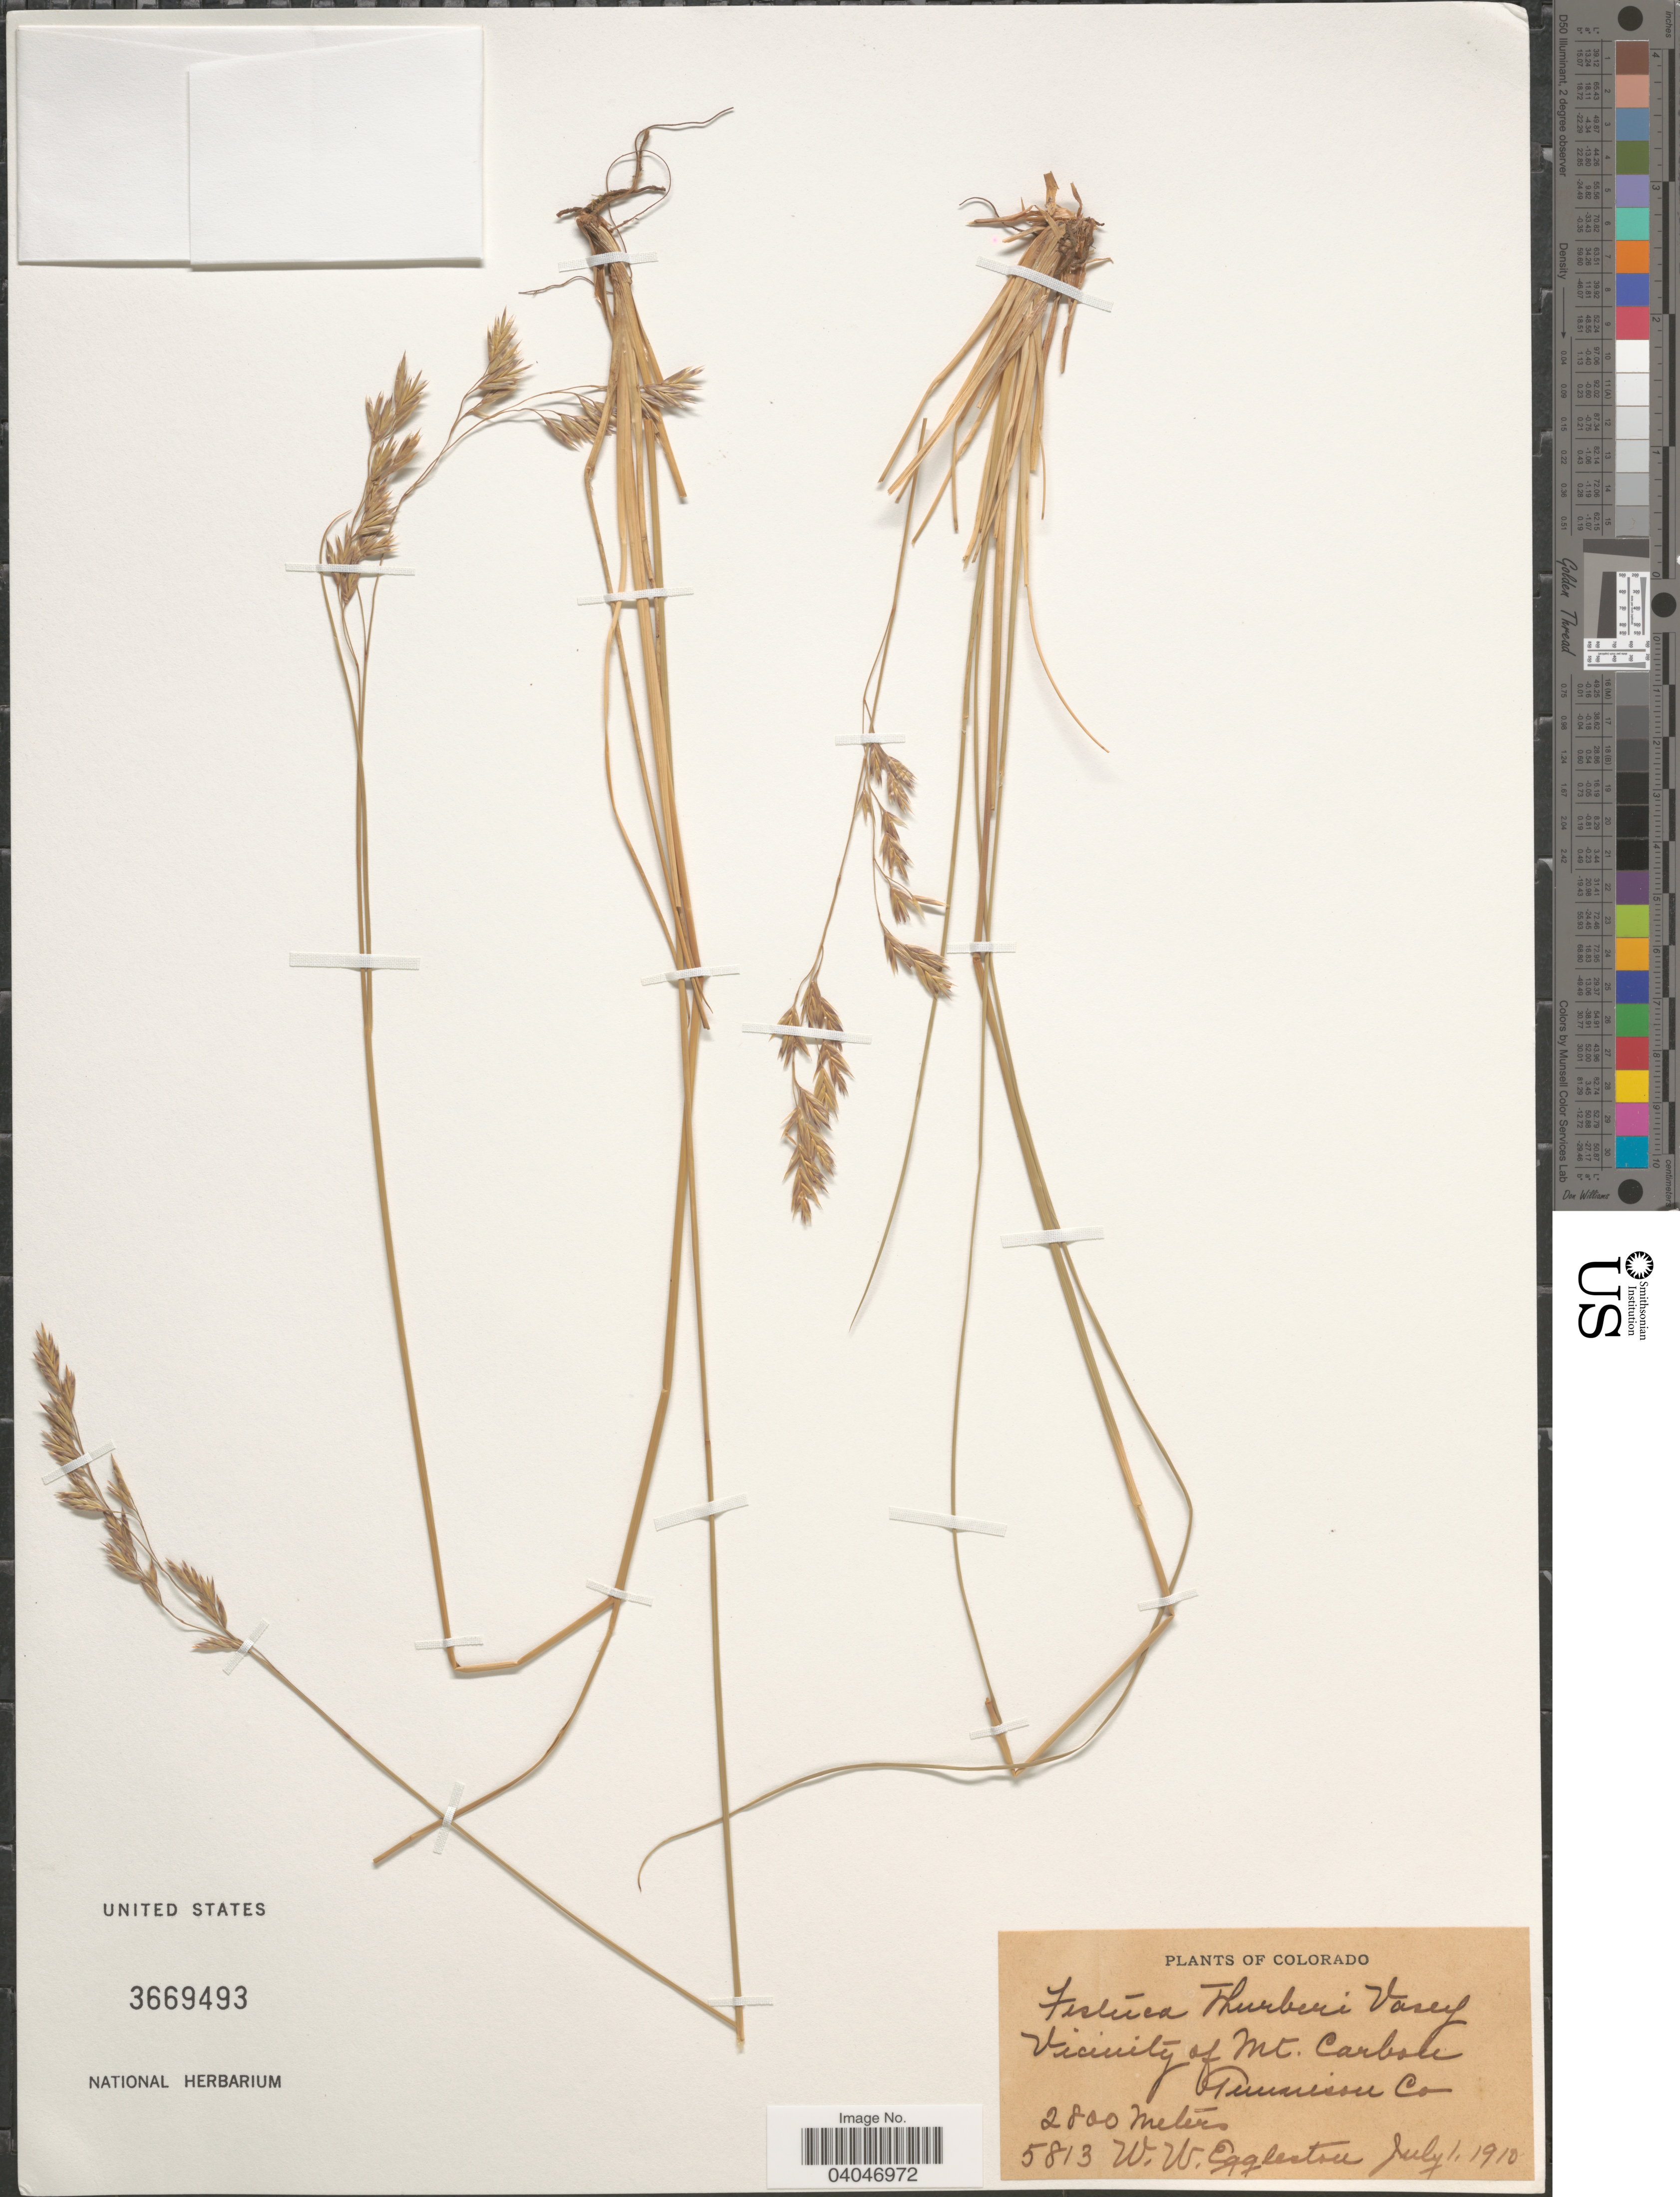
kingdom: Plantae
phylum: Tracheophyta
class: Liliopsida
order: Poales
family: Poaceae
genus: Festuca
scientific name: Festuca thurberi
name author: Vasey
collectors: W. W. Eggleston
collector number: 5813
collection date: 1910-07-01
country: United States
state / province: Colorado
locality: Vicinity of Mt. Carbon. Gunnison Co.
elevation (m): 2800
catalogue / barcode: US 3669493